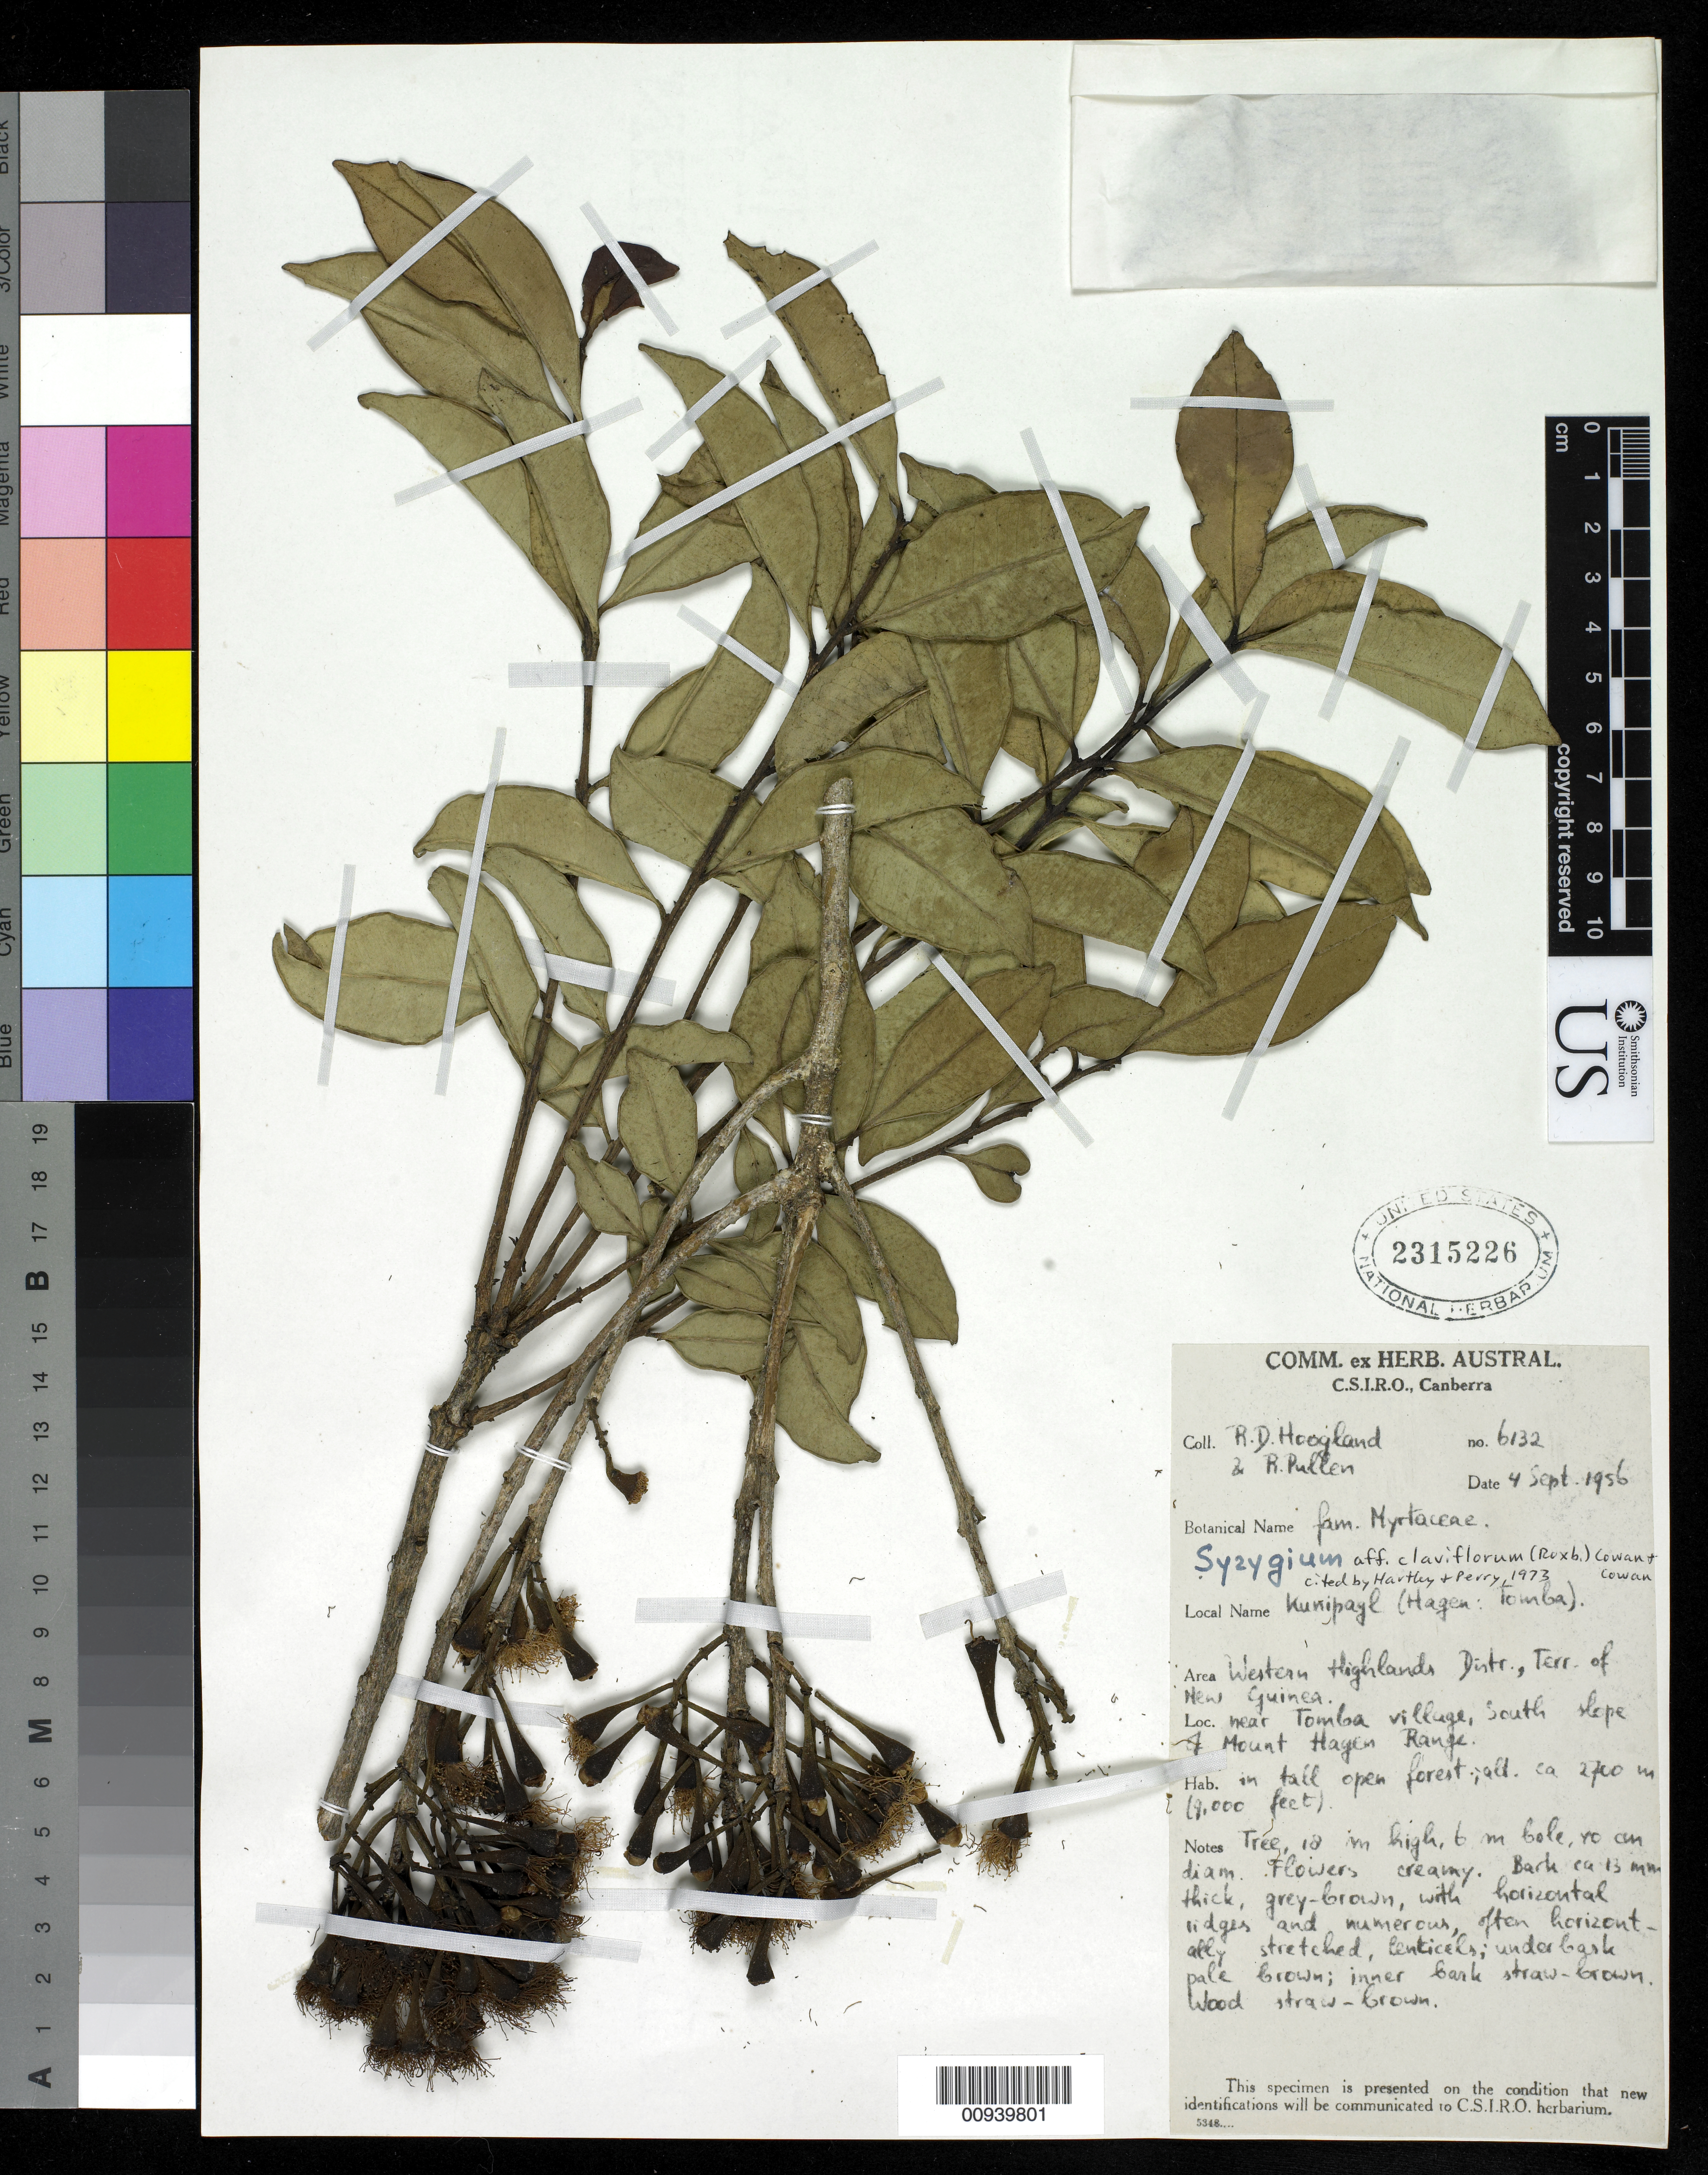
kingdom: Plantae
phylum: Tracheophyta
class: Magnoliopsida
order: Myrtales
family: Myrtaceae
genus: Syzygium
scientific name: Syzygium claviflorum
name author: (Roxb.) Wall. ex Steud.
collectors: R. D. Hoogland & R. Pullen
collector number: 6132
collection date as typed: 04 Sep 1956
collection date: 1956-09-04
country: Papua New Guinea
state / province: Western Highlands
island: New Guinea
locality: Western Highlands Distr., near Tomba village, south slope of Mount Hagen Range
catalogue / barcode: US 2315226